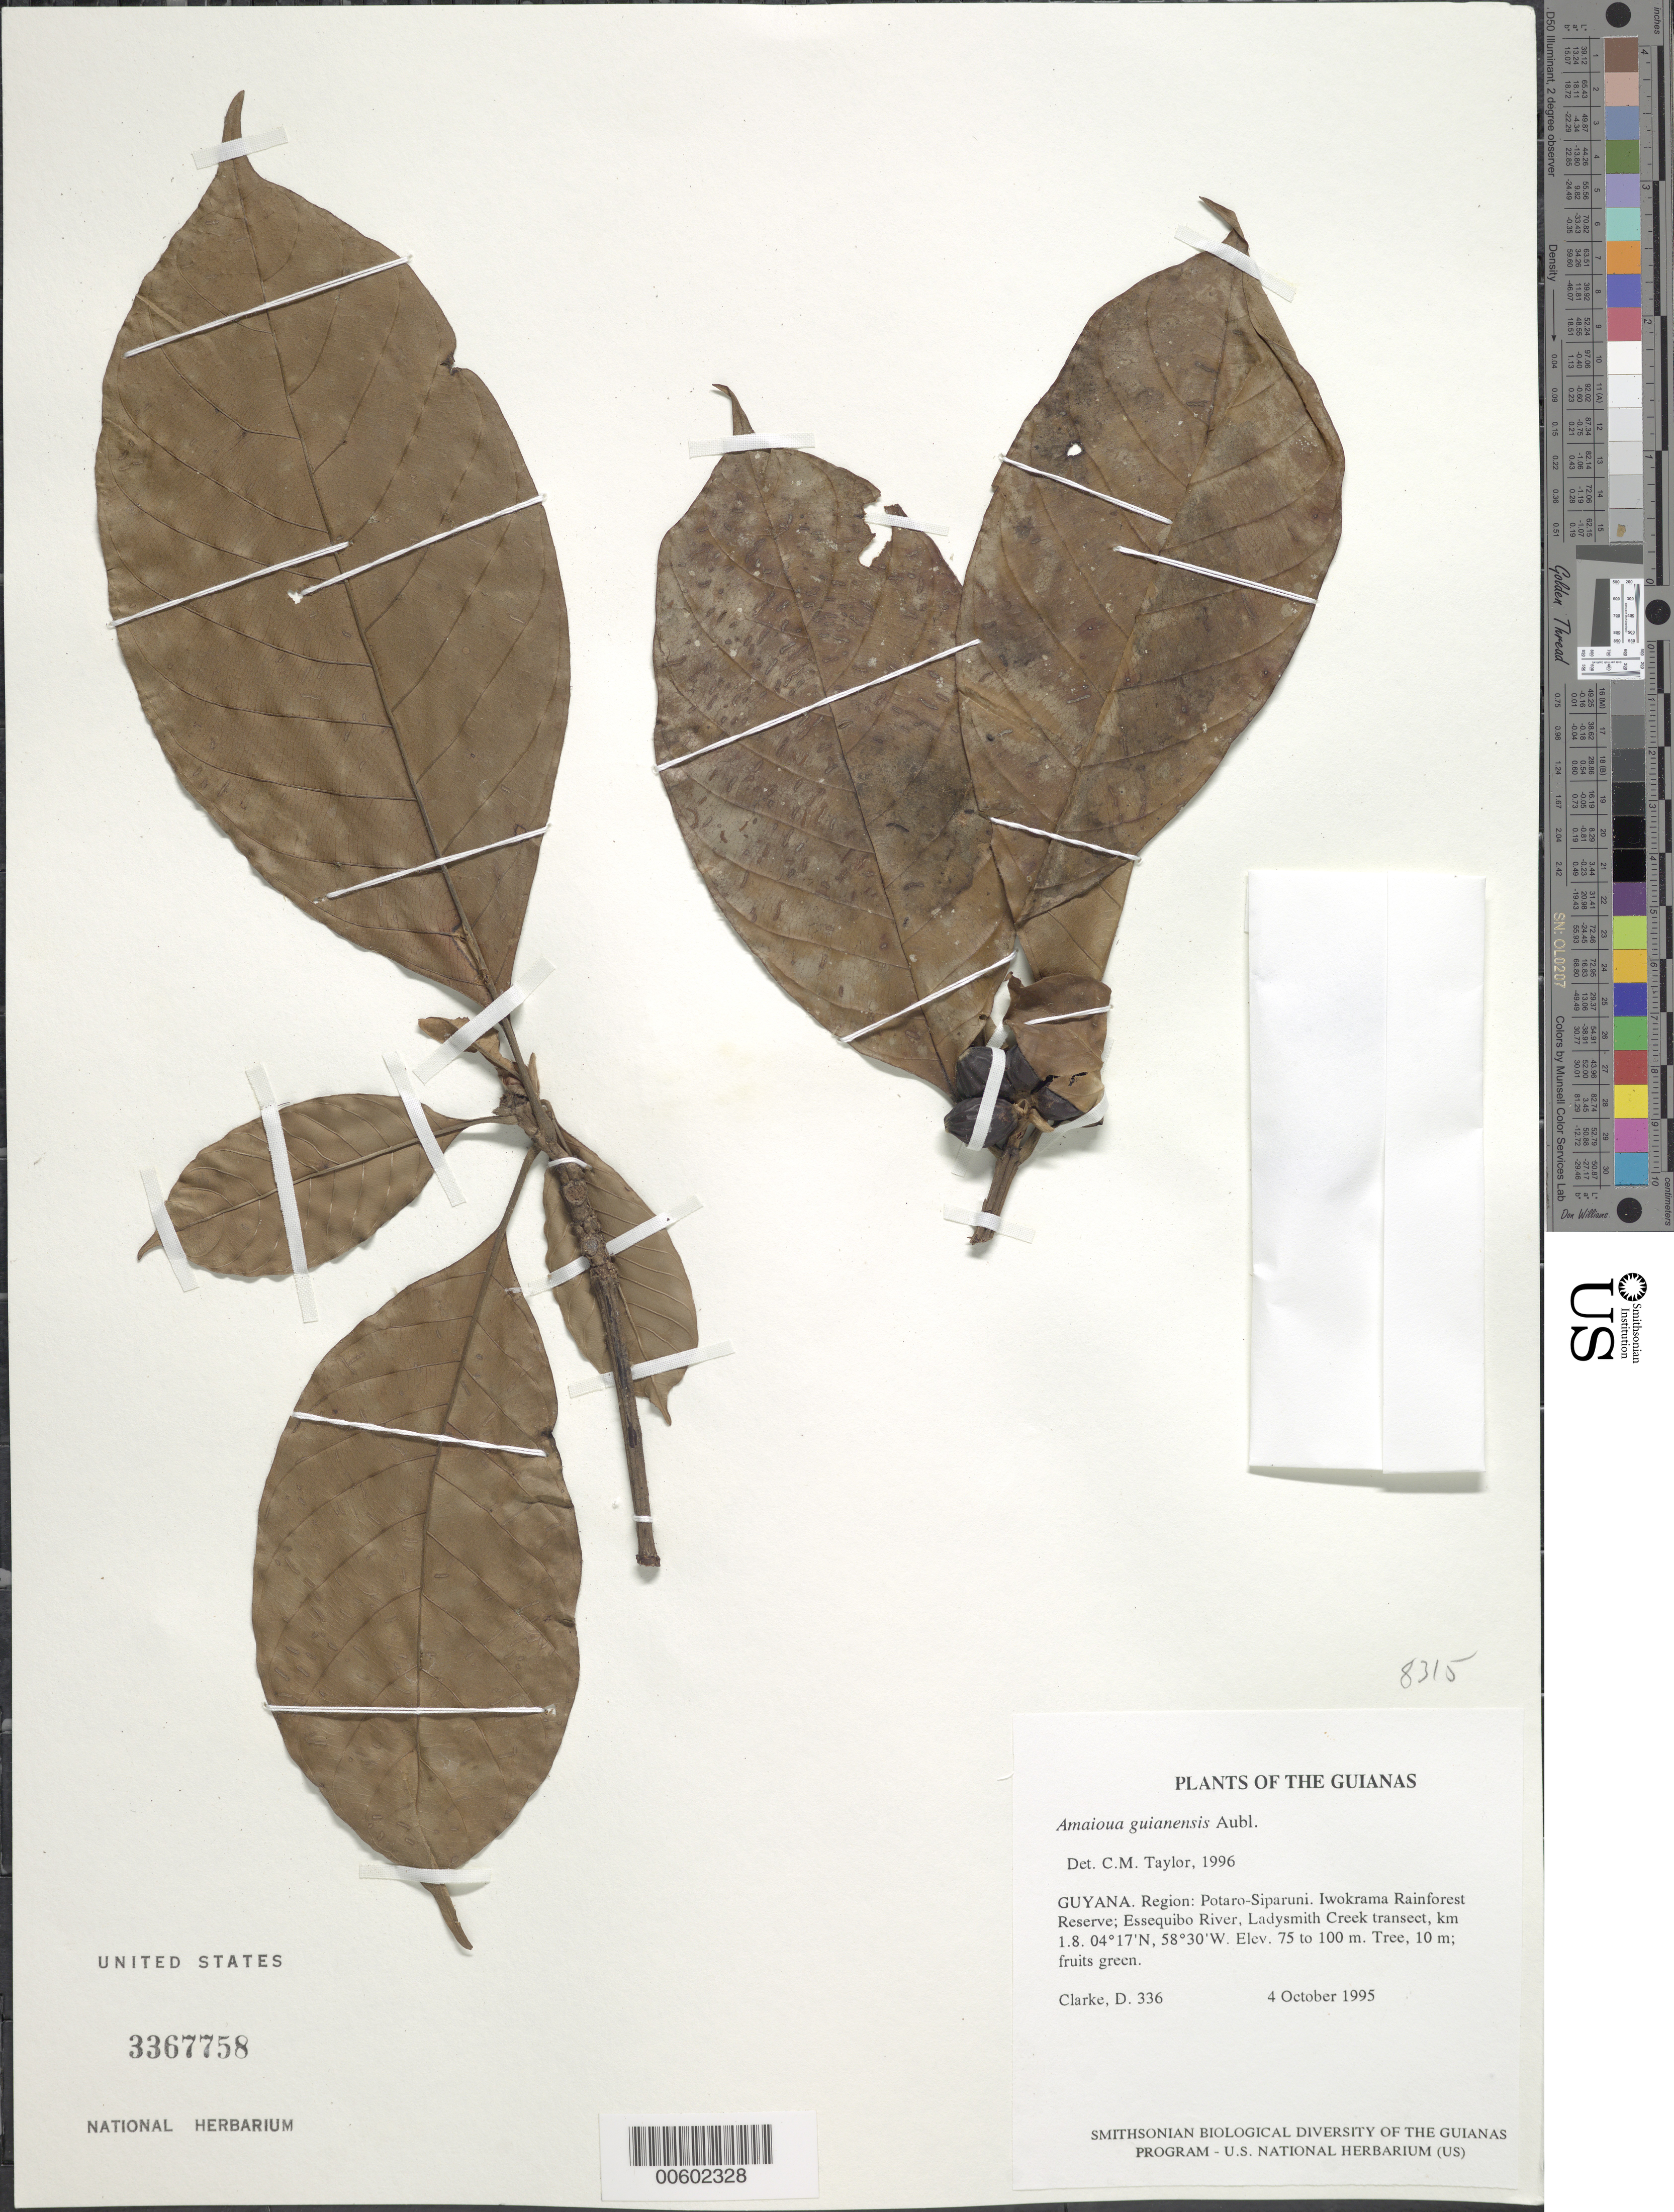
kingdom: Plantae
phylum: Tracheophyta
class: Magnoliopsida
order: Gentianales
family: Rubiaceae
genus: Amaioua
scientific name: Amaioua guianensis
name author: Aubl.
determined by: Taylor, Charlotte M.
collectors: H. D. Clarke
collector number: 336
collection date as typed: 4 October 1995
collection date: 1995-10-04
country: Guyana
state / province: Potaro-Siparuni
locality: Iwokrama Rainforest Reserve; Essequibo River, Ladysmith Creek transect, km 1.8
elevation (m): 75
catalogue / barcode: US 3367758